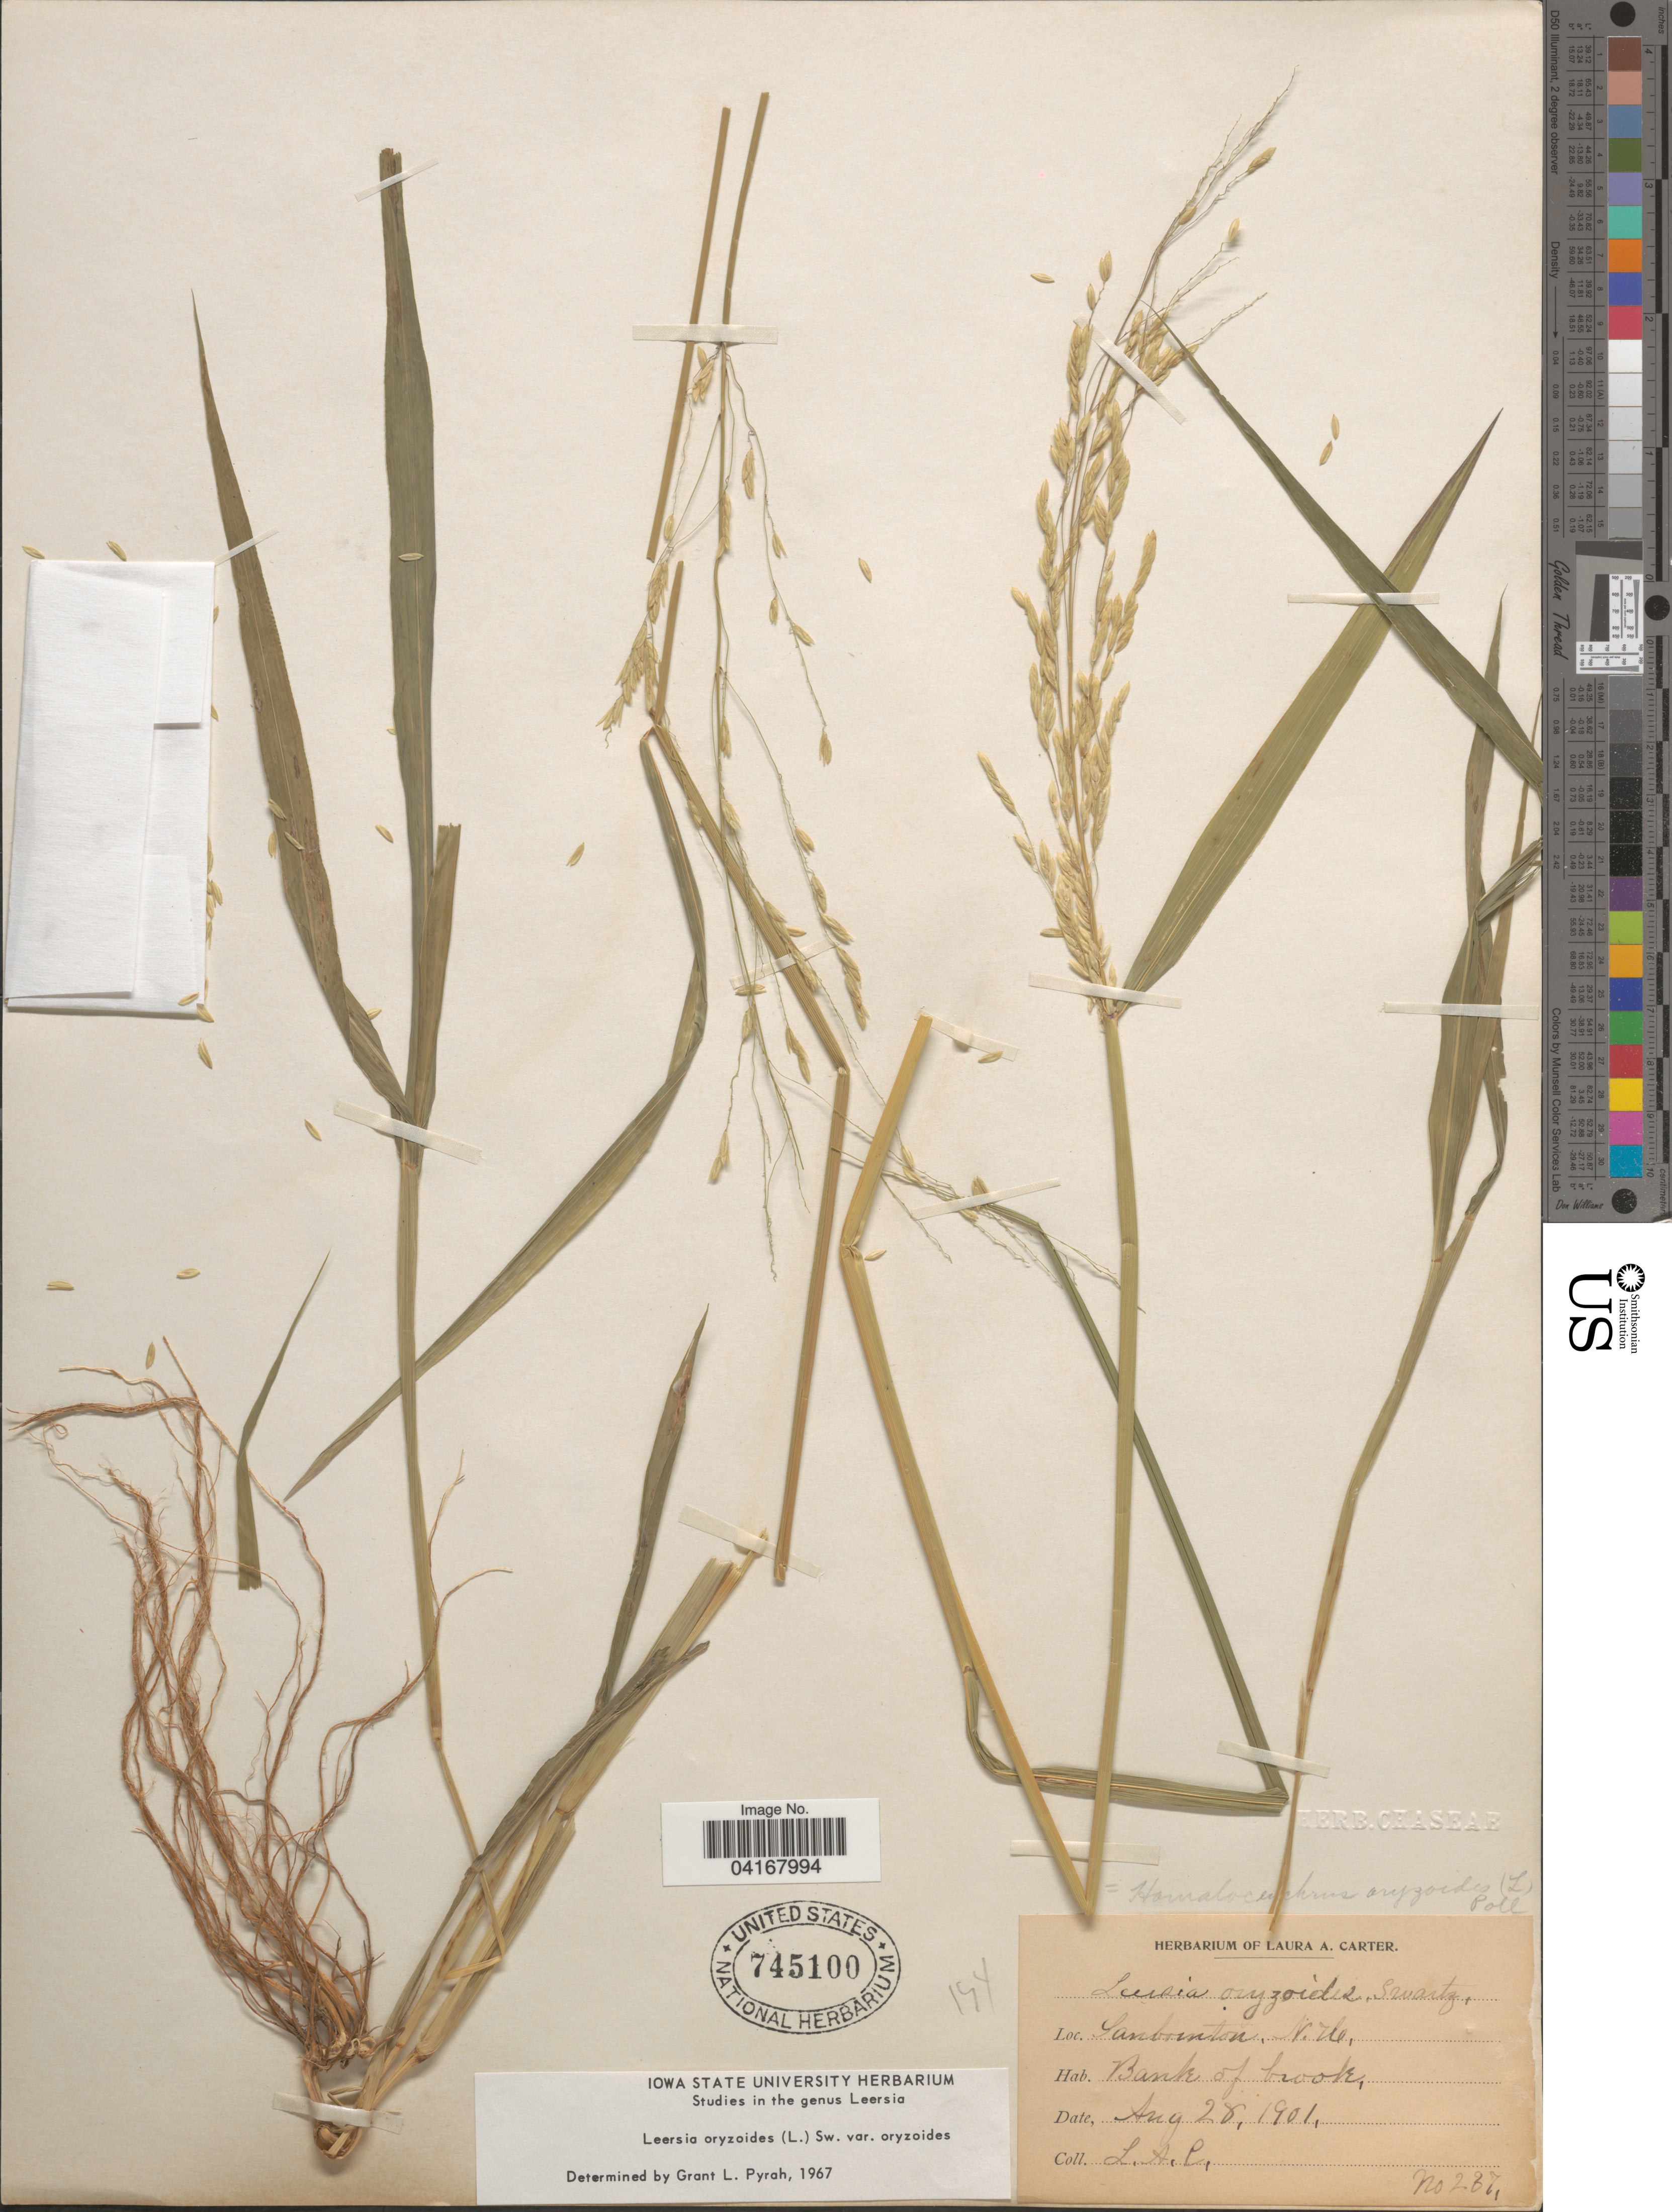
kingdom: Plantae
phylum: Tracheophyta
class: Liliopsida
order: Poales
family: Poaceae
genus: Leersia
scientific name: Leersia oryzoides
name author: (L.) Sw.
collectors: L. Carter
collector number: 237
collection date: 1901-08-28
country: United States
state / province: New Hampshire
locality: Sanbornton.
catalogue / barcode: US 745100